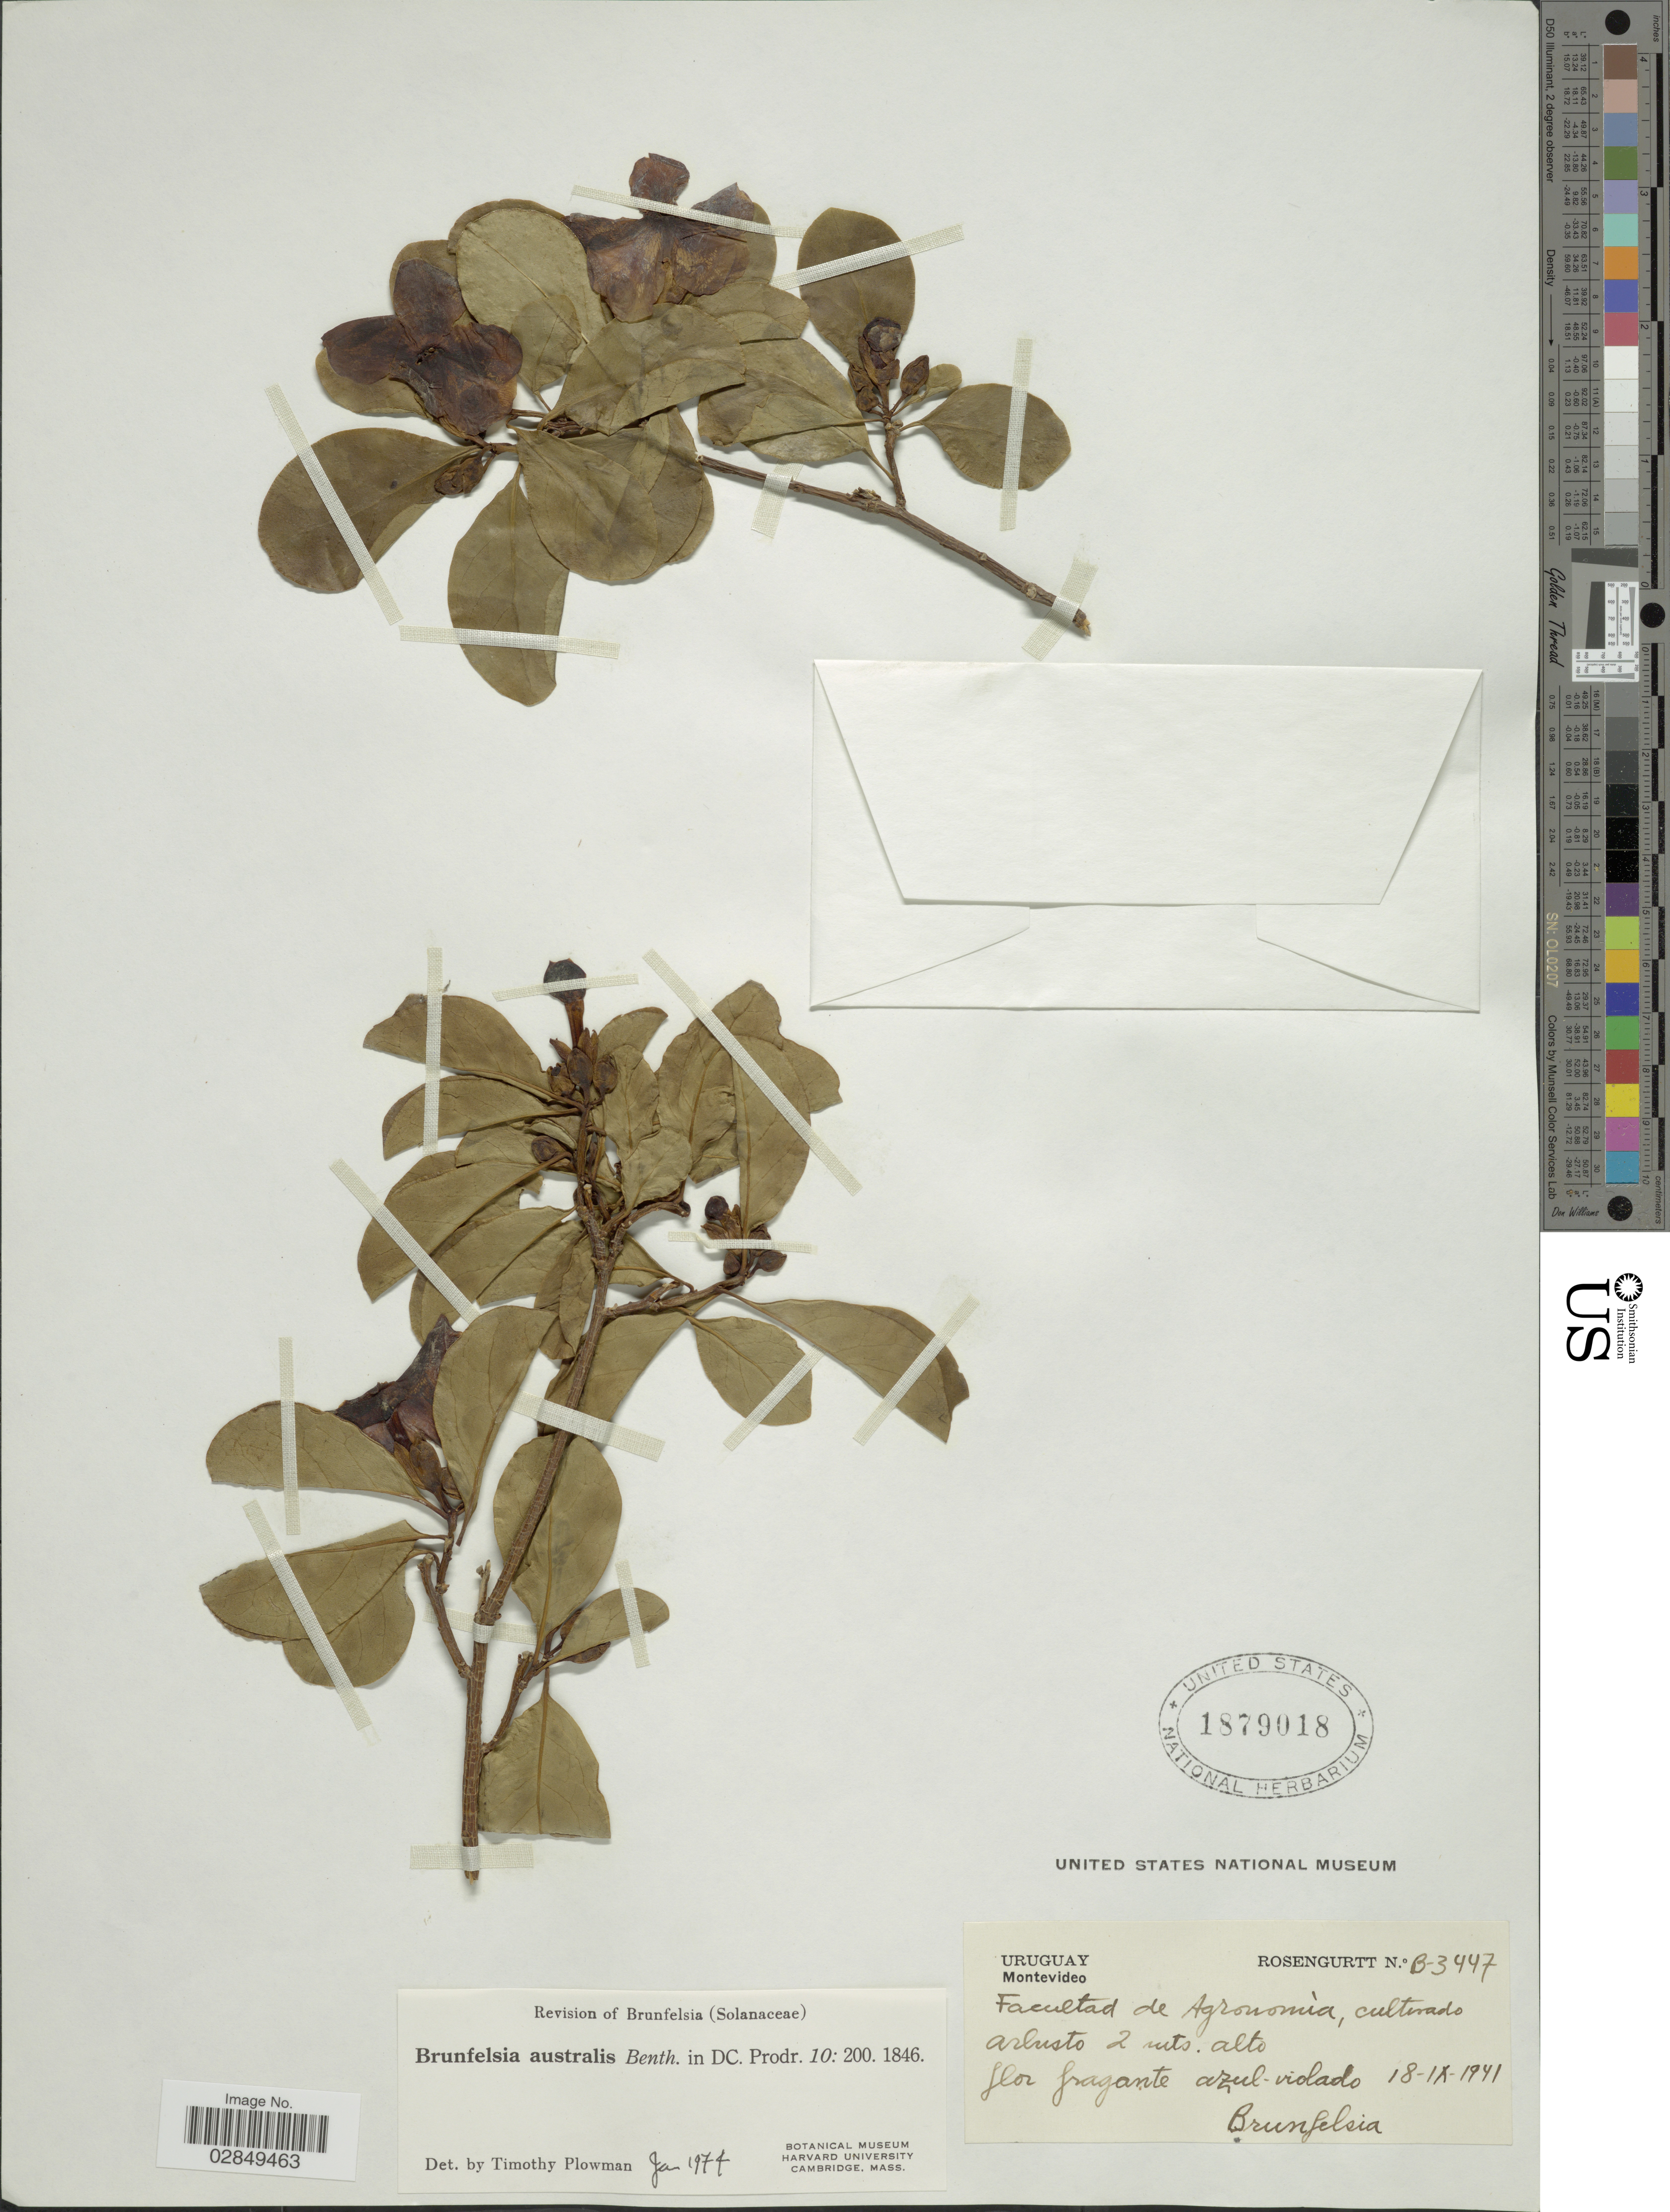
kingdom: Plantae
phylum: Tracheophyta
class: Magnoliopsida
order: Solanales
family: Solanaceae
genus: Brunfelsia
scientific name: Brunfelsia australis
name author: Benth.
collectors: Rosengurtt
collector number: B-3447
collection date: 1941-09-18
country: Uruguay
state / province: Montevideo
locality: Facultad de Agronomìca.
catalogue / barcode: US 1879018